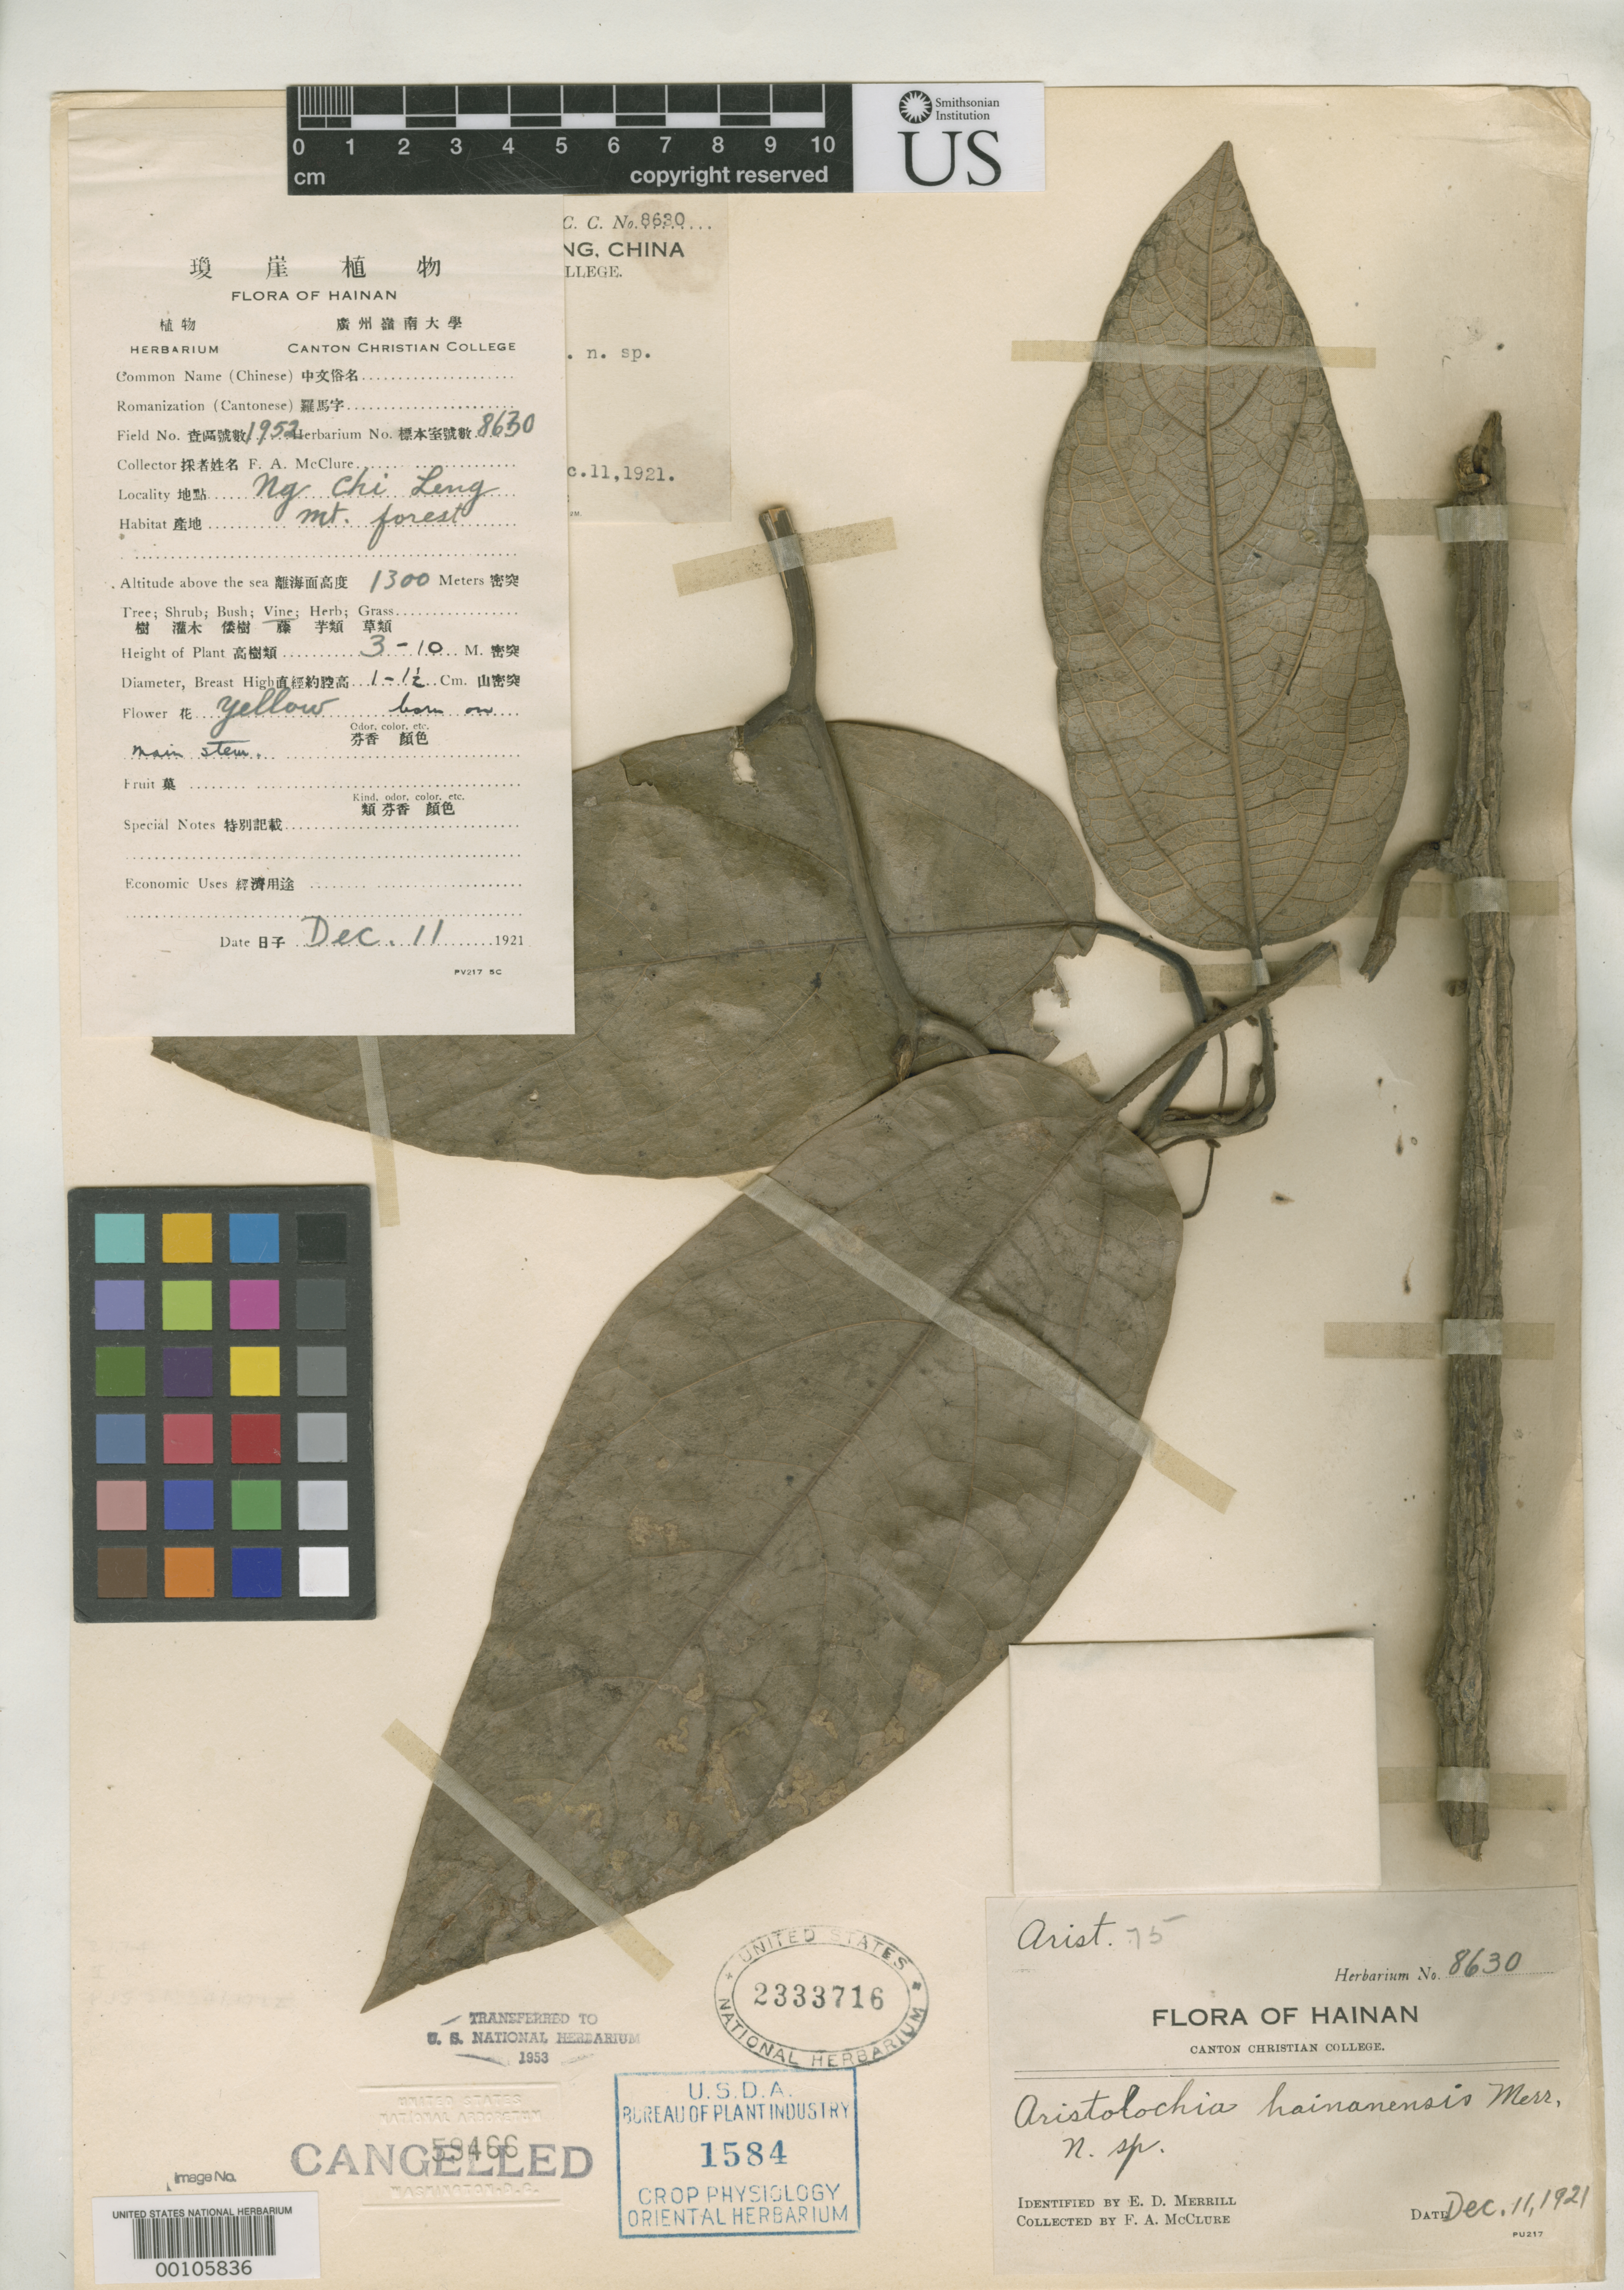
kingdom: Plantae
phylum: Tracheophyta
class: Magnoliopsida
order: Piperales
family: Aristolochiaceae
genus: Aristolochia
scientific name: Aristolochia hainanensis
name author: Merr.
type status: Isotype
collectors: F. A. McClure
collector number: C.C.C. 8630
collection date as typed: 11 Dec 1921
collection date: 1921-12-11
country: China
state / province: Hainan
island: Hainan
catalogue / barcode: US 2333716